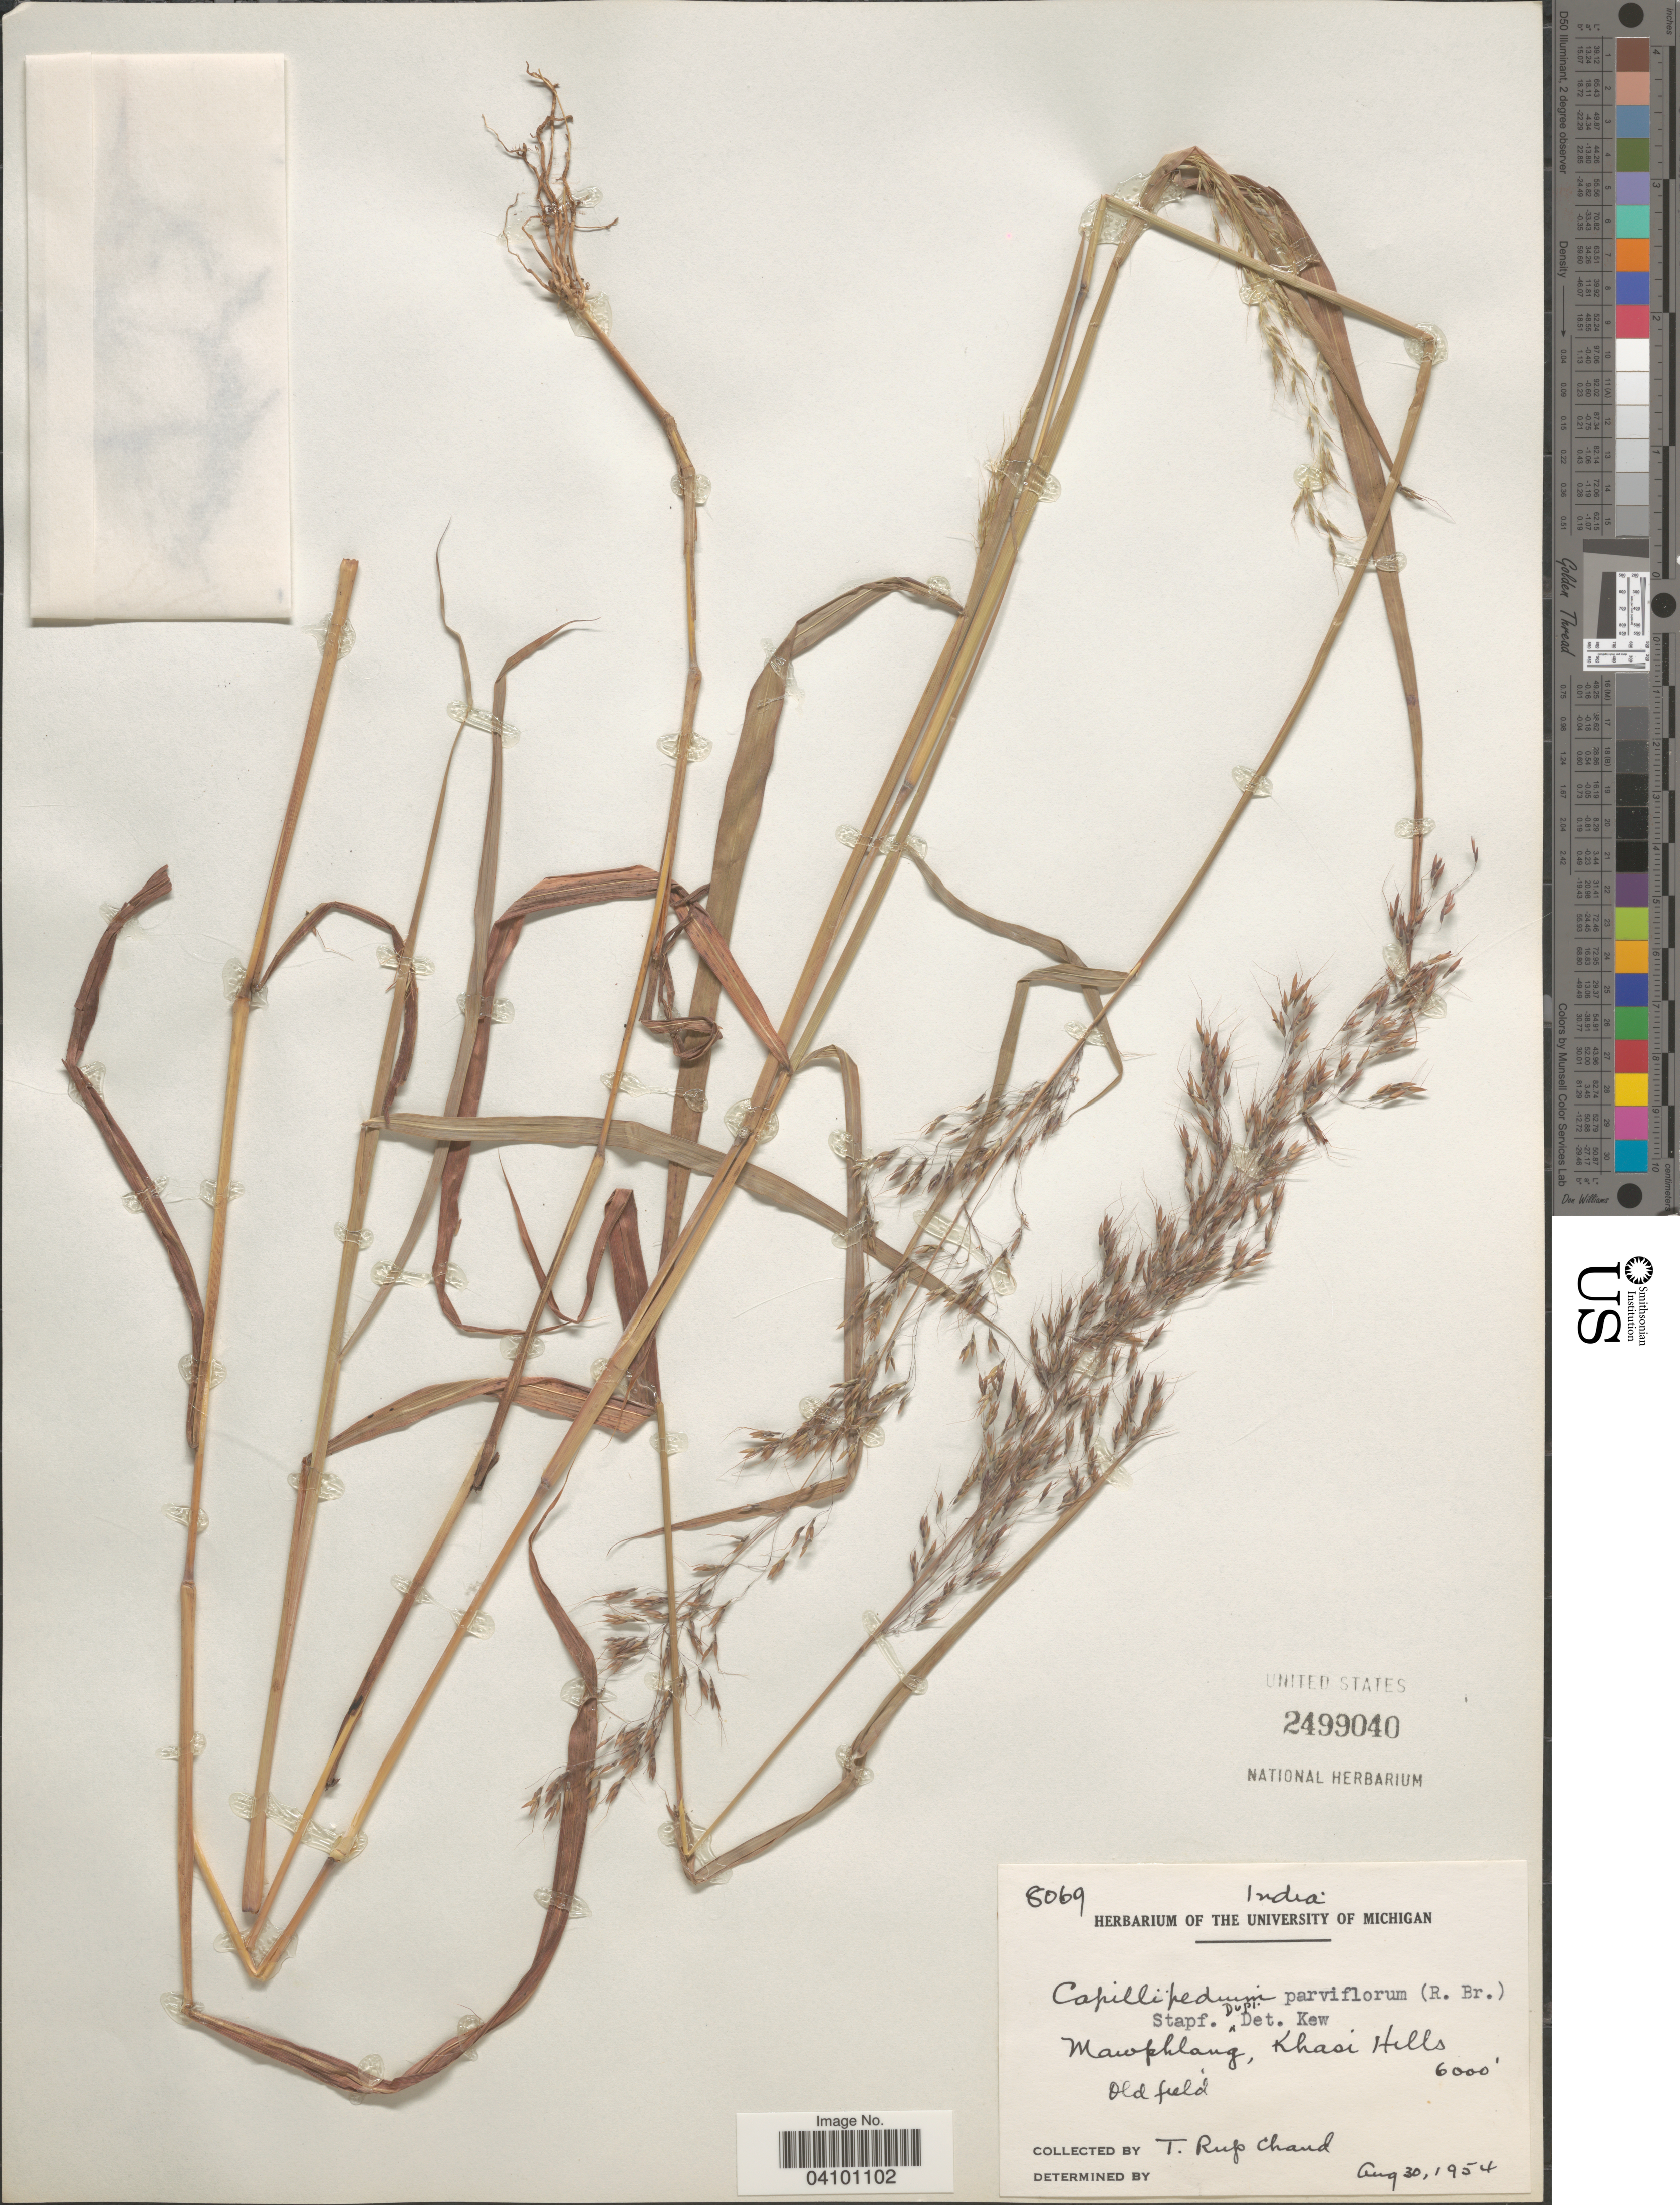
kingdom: Plantae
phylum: Tracheophyta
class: Liliopsida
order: Poales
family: Poaceae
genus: Capillipedium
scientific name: Capillipedium parviflorum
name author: (R. Br.) Stapf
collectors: T. R. Chand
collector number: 8069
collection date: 1954-08-30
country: India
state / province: Meghalaya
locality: Mawphlang, Khasi Hills.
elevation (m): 1829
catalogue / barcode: US 2499040